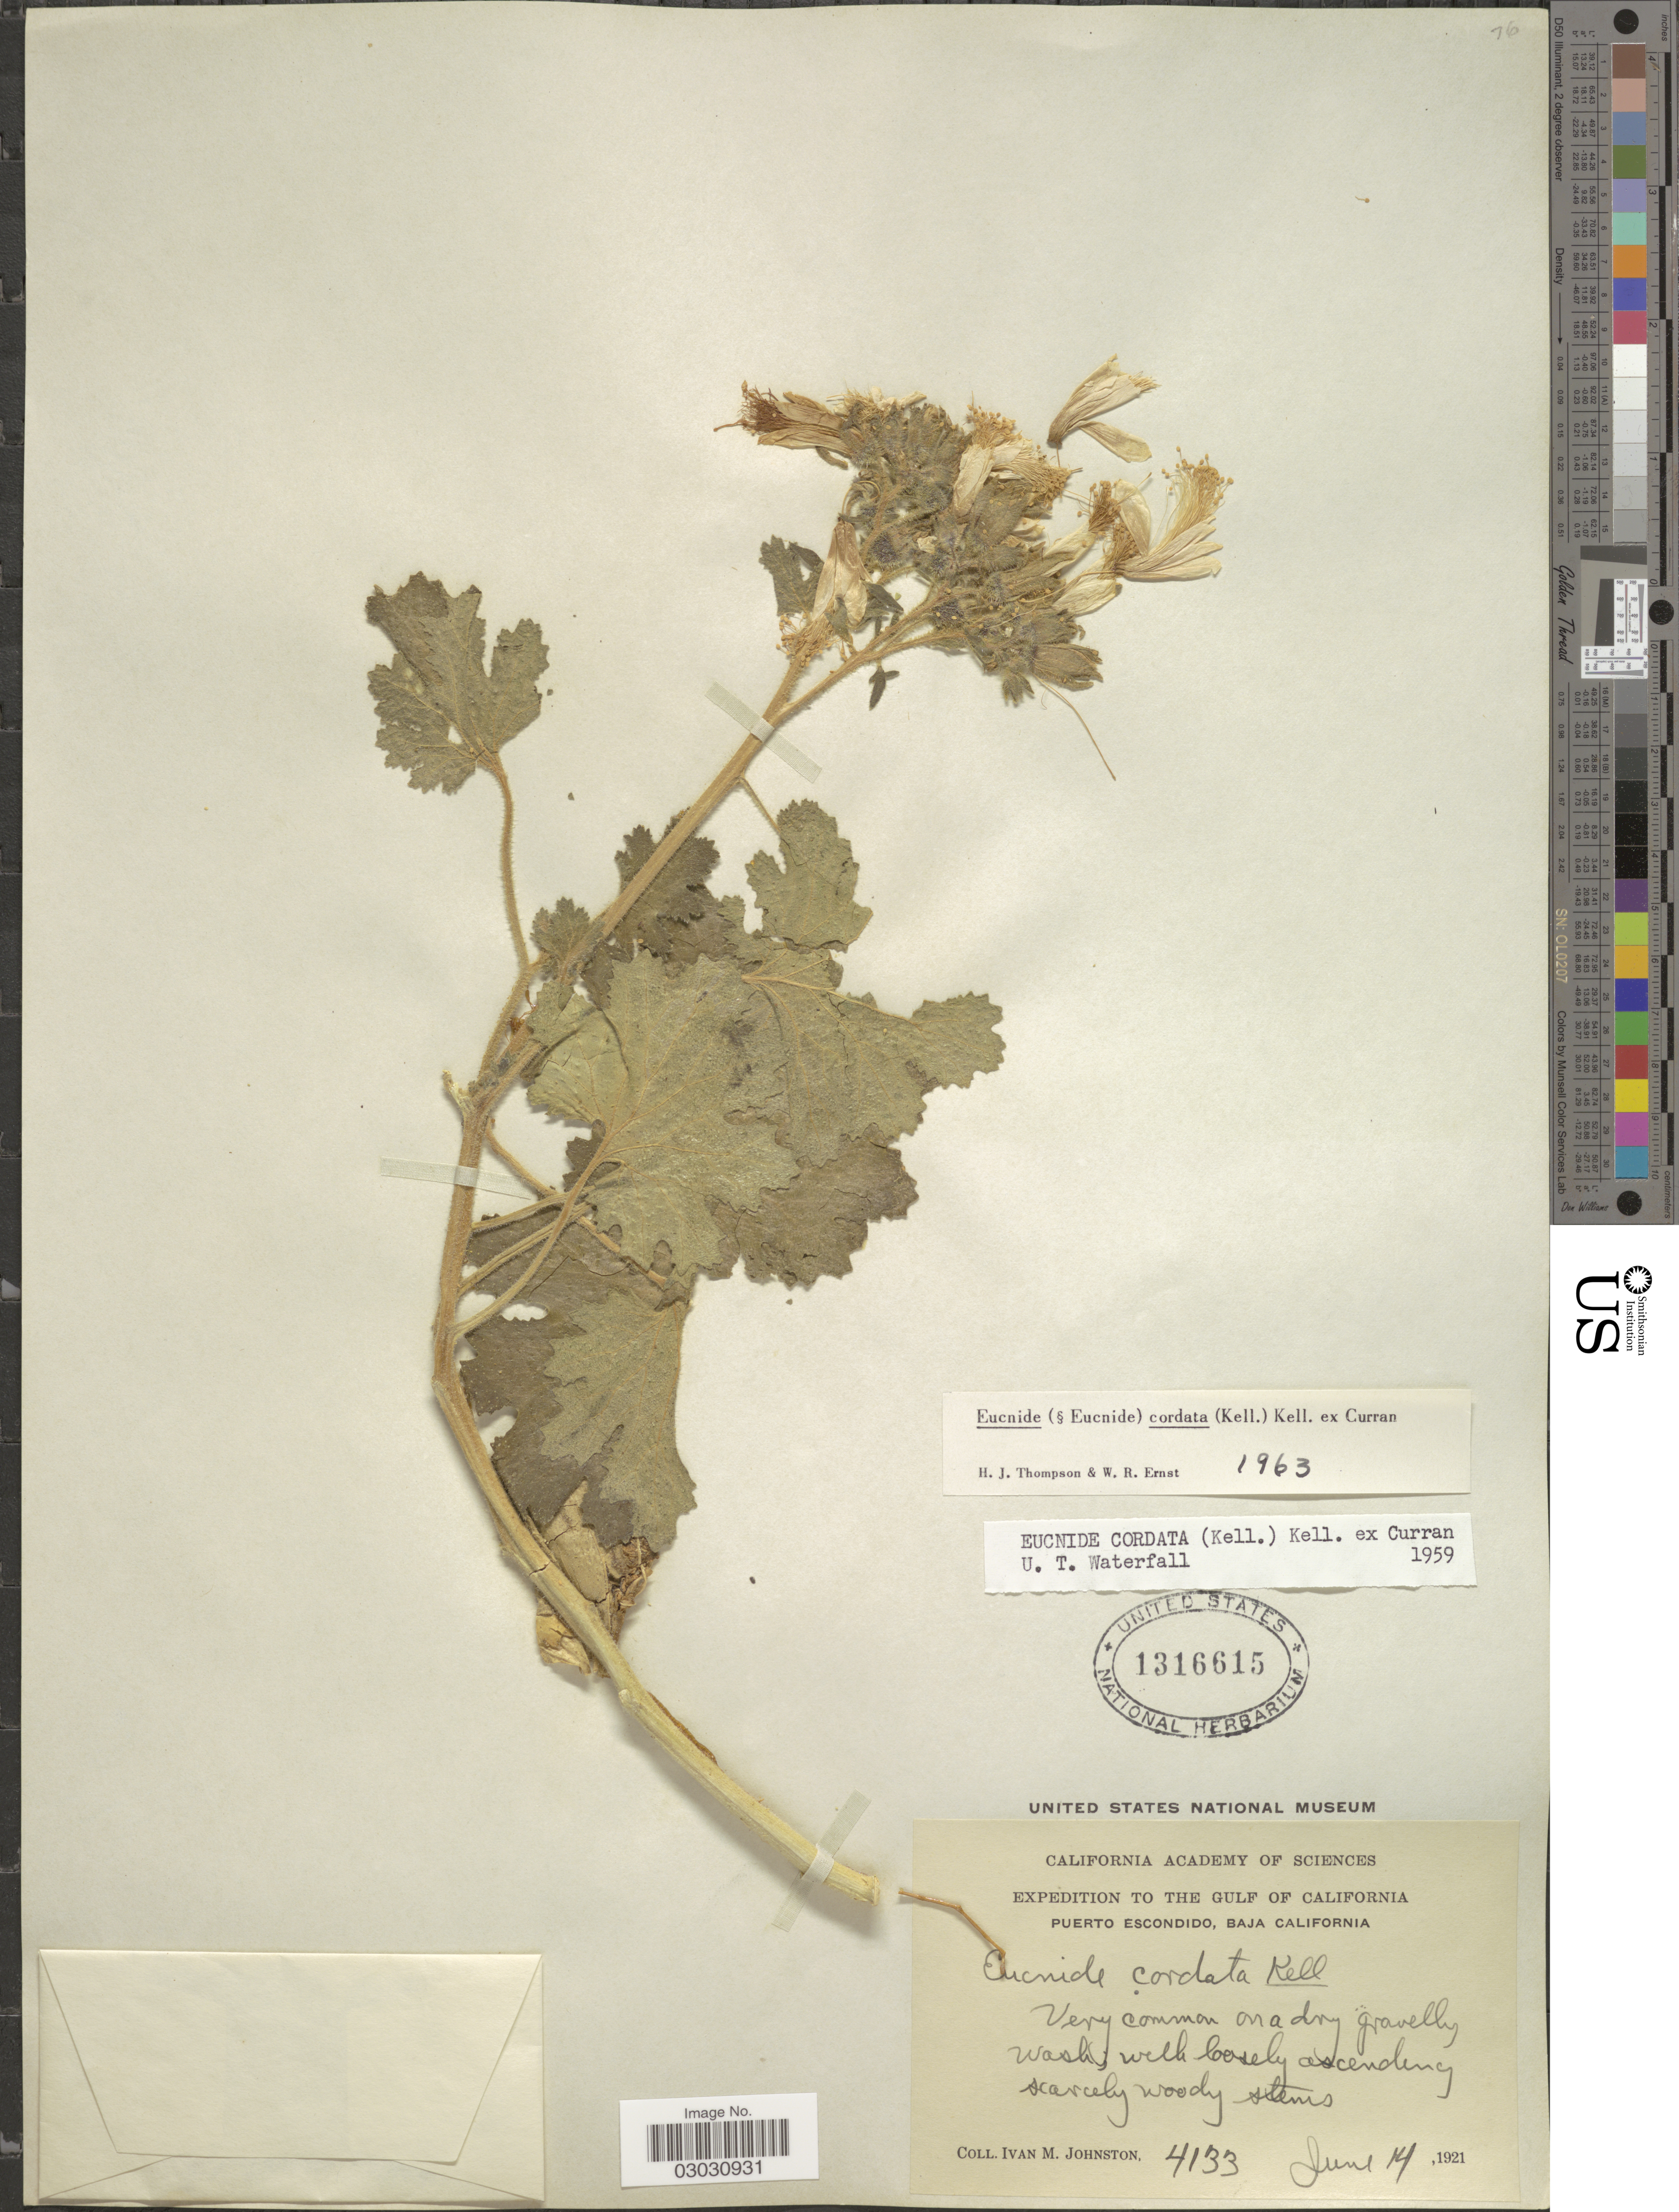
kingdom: Plantae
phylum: Tracheophyta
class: Magnoliopsida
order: Cornales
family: Loasaceae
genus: Eucnide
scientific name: Eucnide cordata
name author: (Kell.) Kellogg ex Curran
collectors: I.M. Johnston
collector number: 4133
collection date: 1921-06-14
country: Mexico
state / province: Baja California Sur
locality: Gulf of California. Puerto Escondido.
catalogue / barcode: US 1316615